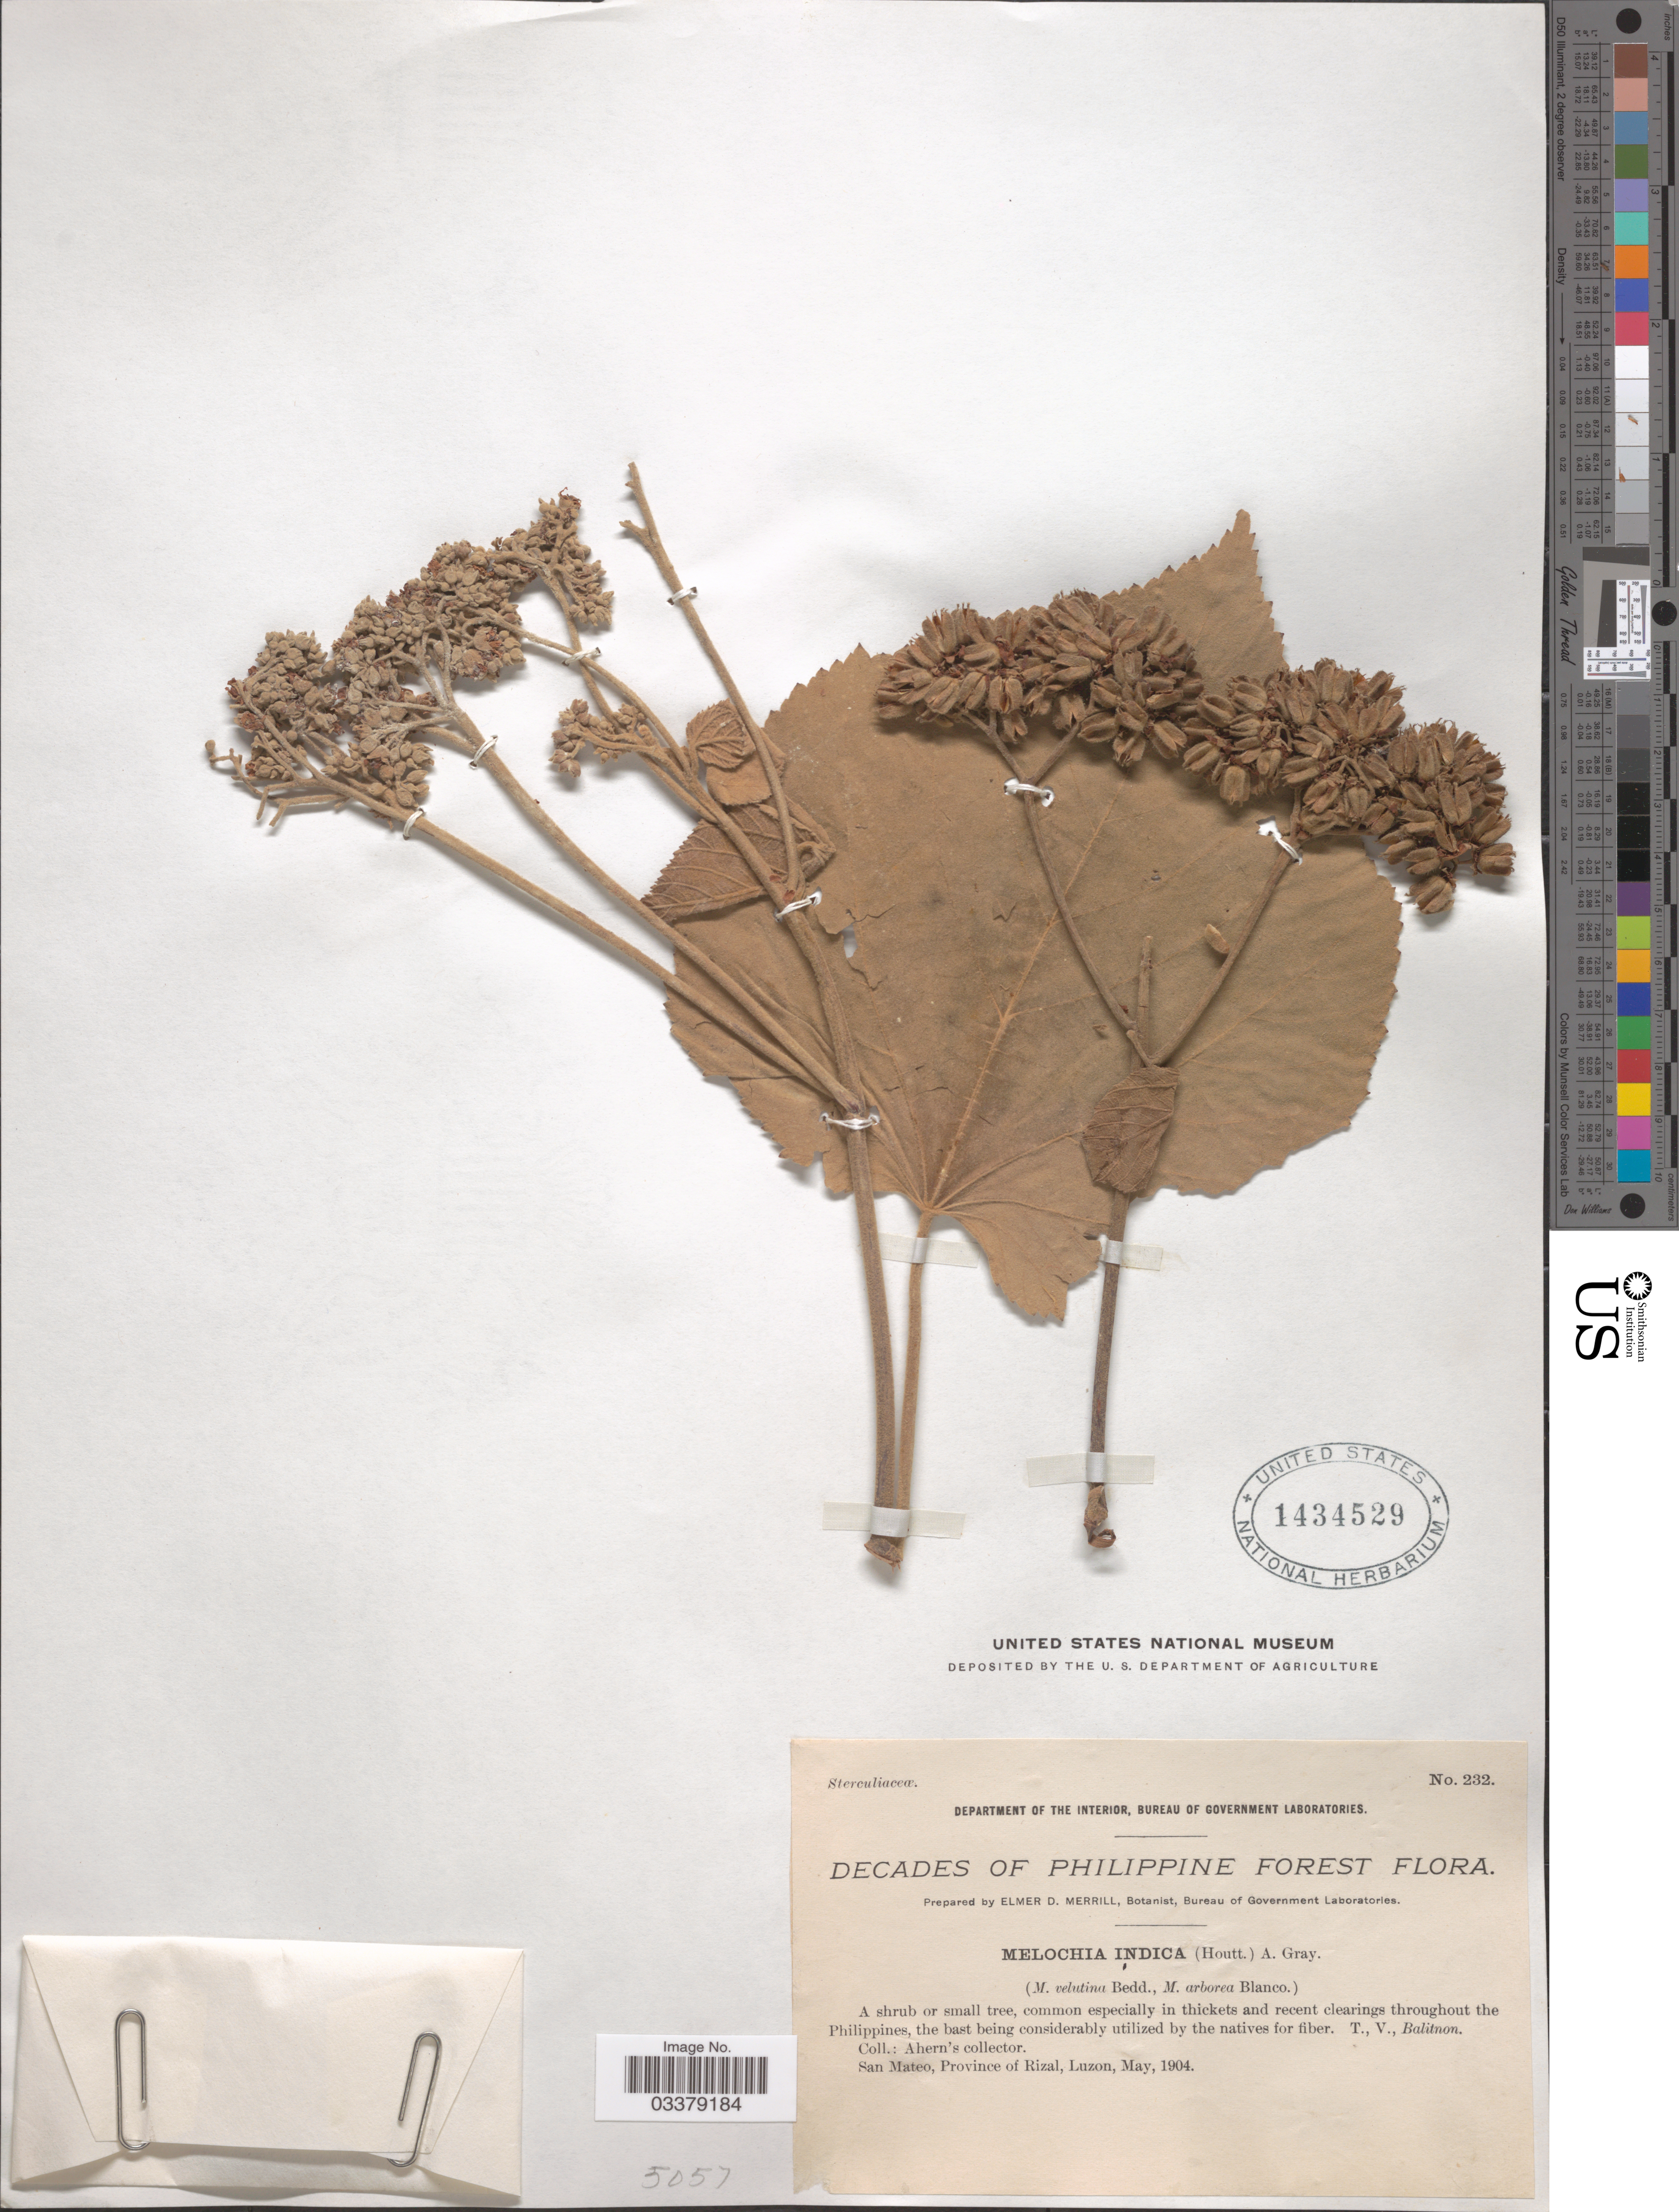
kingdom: Plantae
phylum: Tracheophyta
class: Magnoliopsida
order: Malvales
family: Malvaceae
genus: Melochia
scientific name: Melochia umbellata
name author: Stapf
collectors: Ahern's collector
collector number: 232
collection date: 1904-05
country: Philippines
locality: San Mateo, Province of Rizal, Luzon.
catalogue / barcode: US 1434529